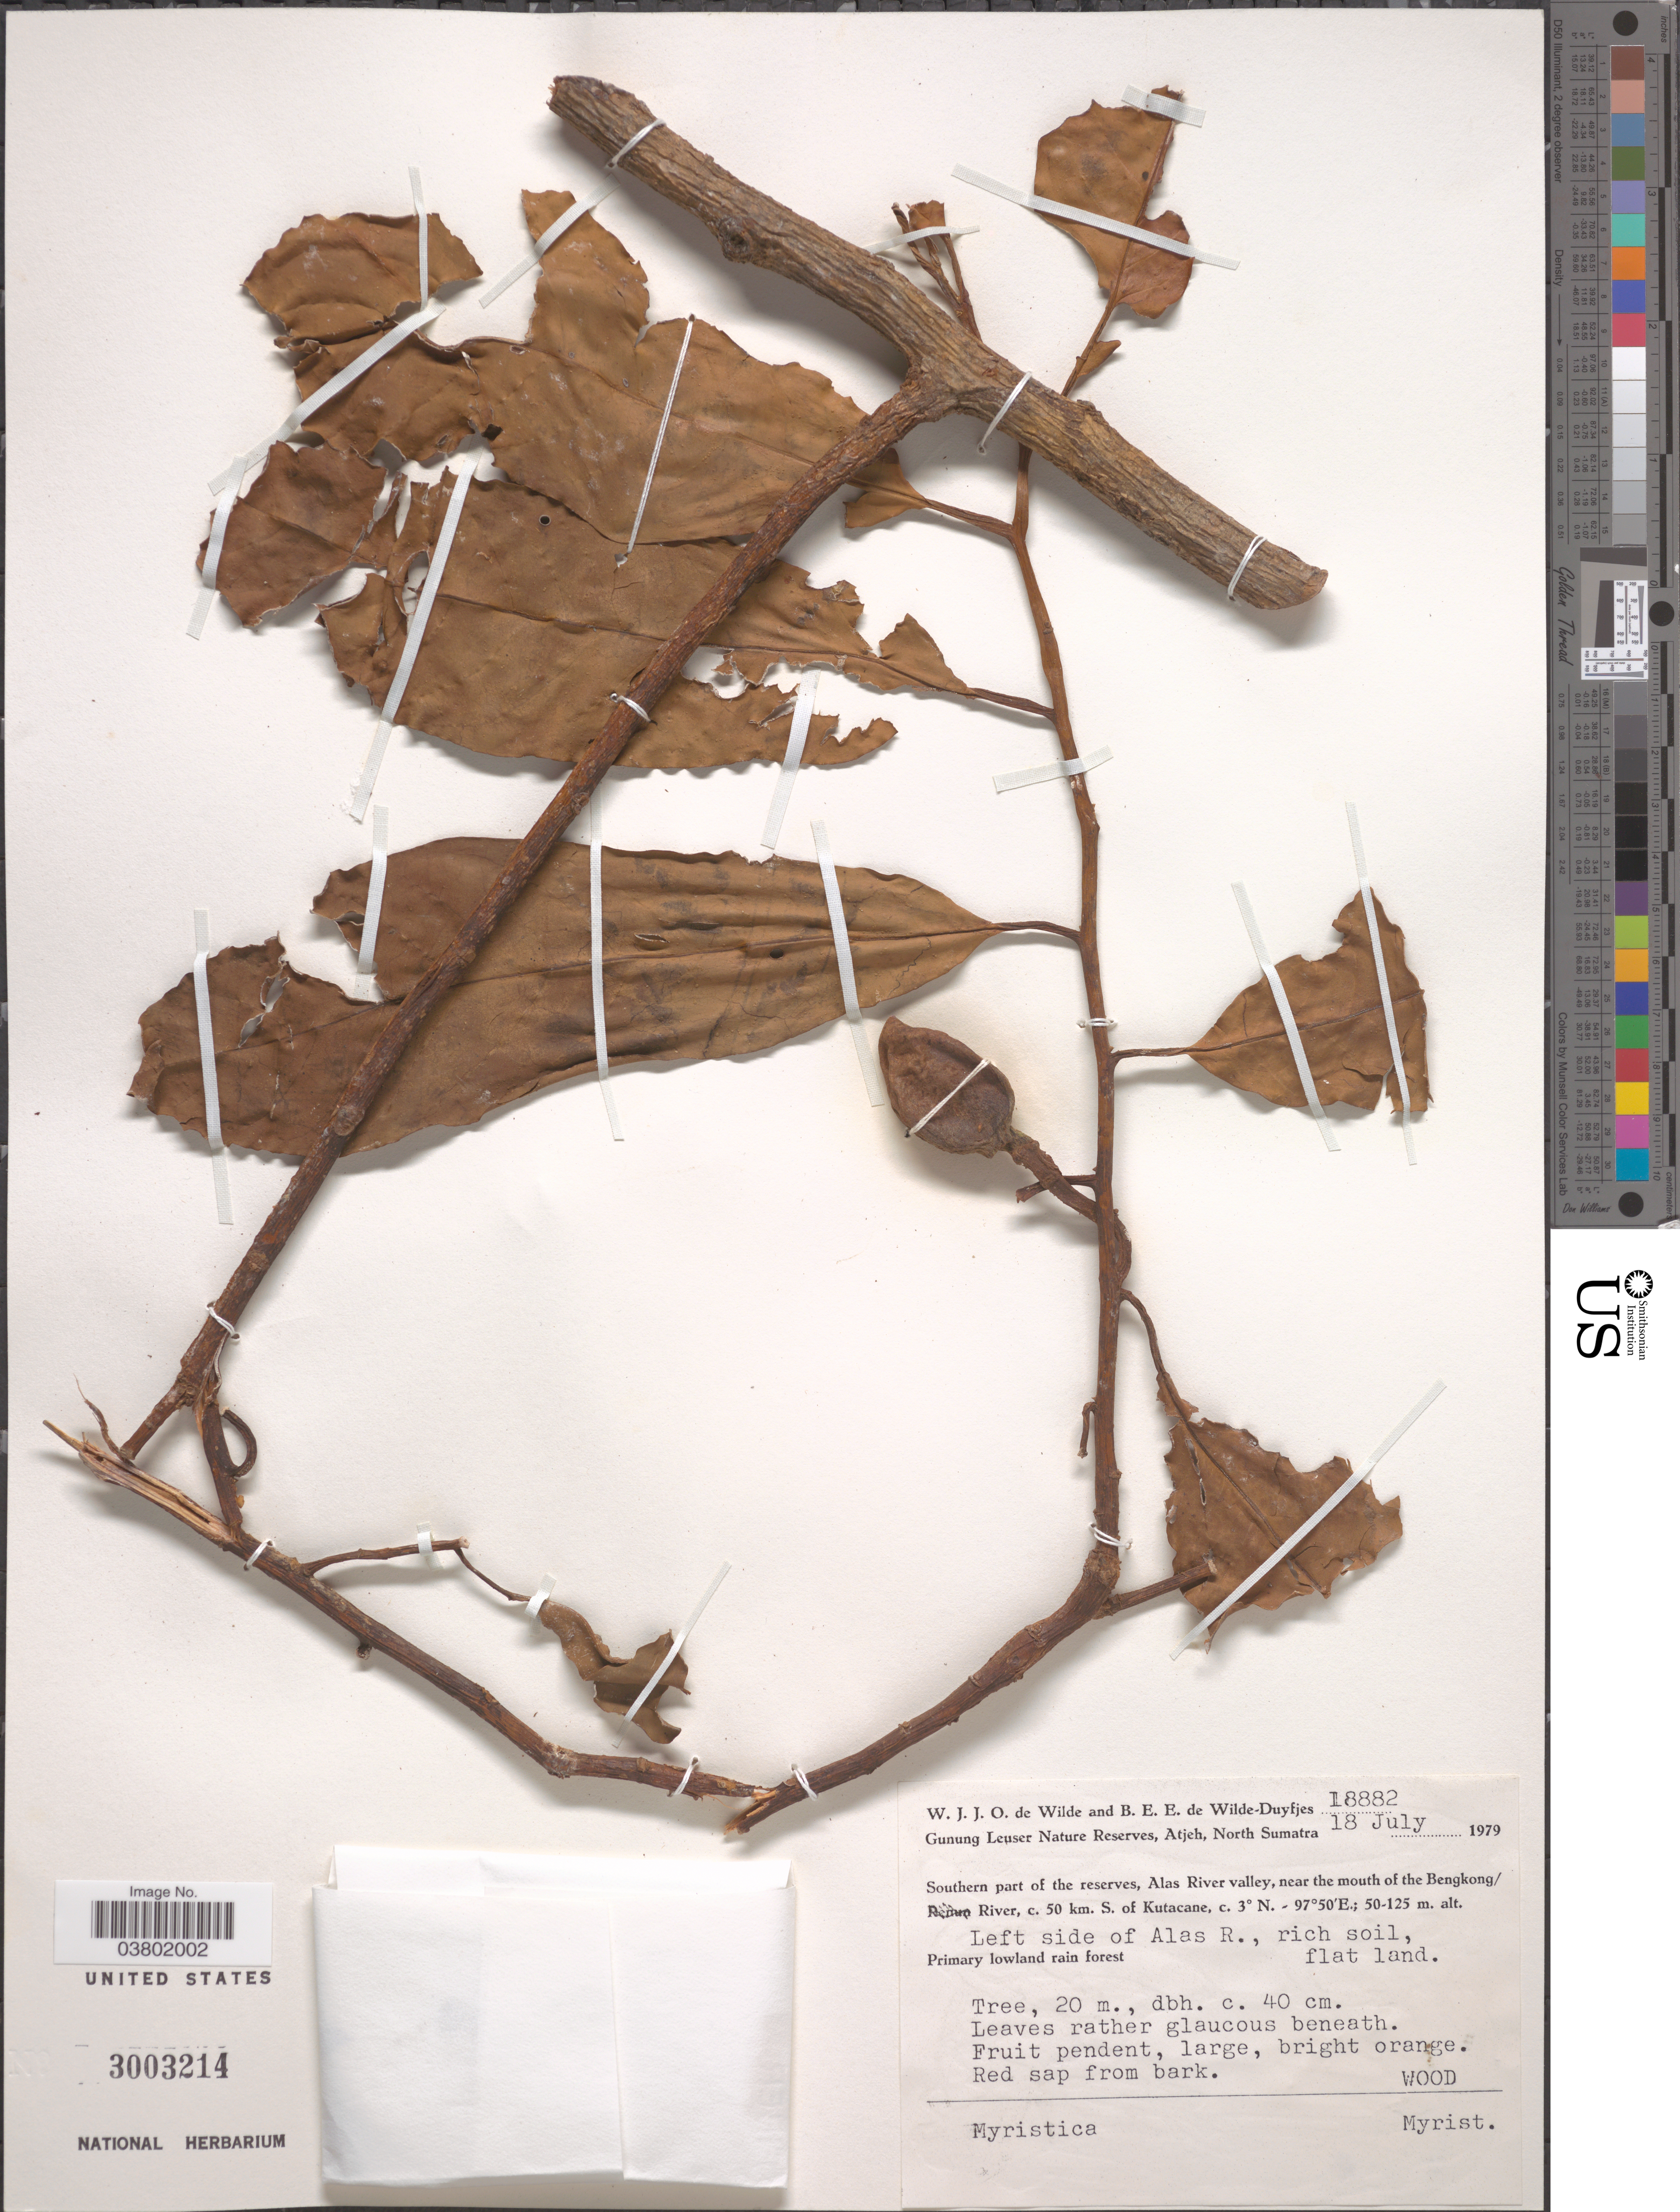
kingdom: Plantae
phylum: Tracheophyta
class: Magnoliopsida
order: Magnoliales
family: Myristicaceae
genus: Myristica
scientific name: Myristica sp.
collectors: W. J. de Wilde & B. E. de Wilde-Duyfjes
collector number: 18882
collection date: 1979-07-18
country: Indonesia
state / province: Sumatra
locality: Gunung Leuser Nature Reserve, Atjeh, North Sumatra. Southern part of the reserves, Alas River valley, near the mouth of the Bengkong River, c. 50 km. S. of Kutacane. Left side of Alas R.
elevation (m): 50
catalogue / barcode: US 3003214